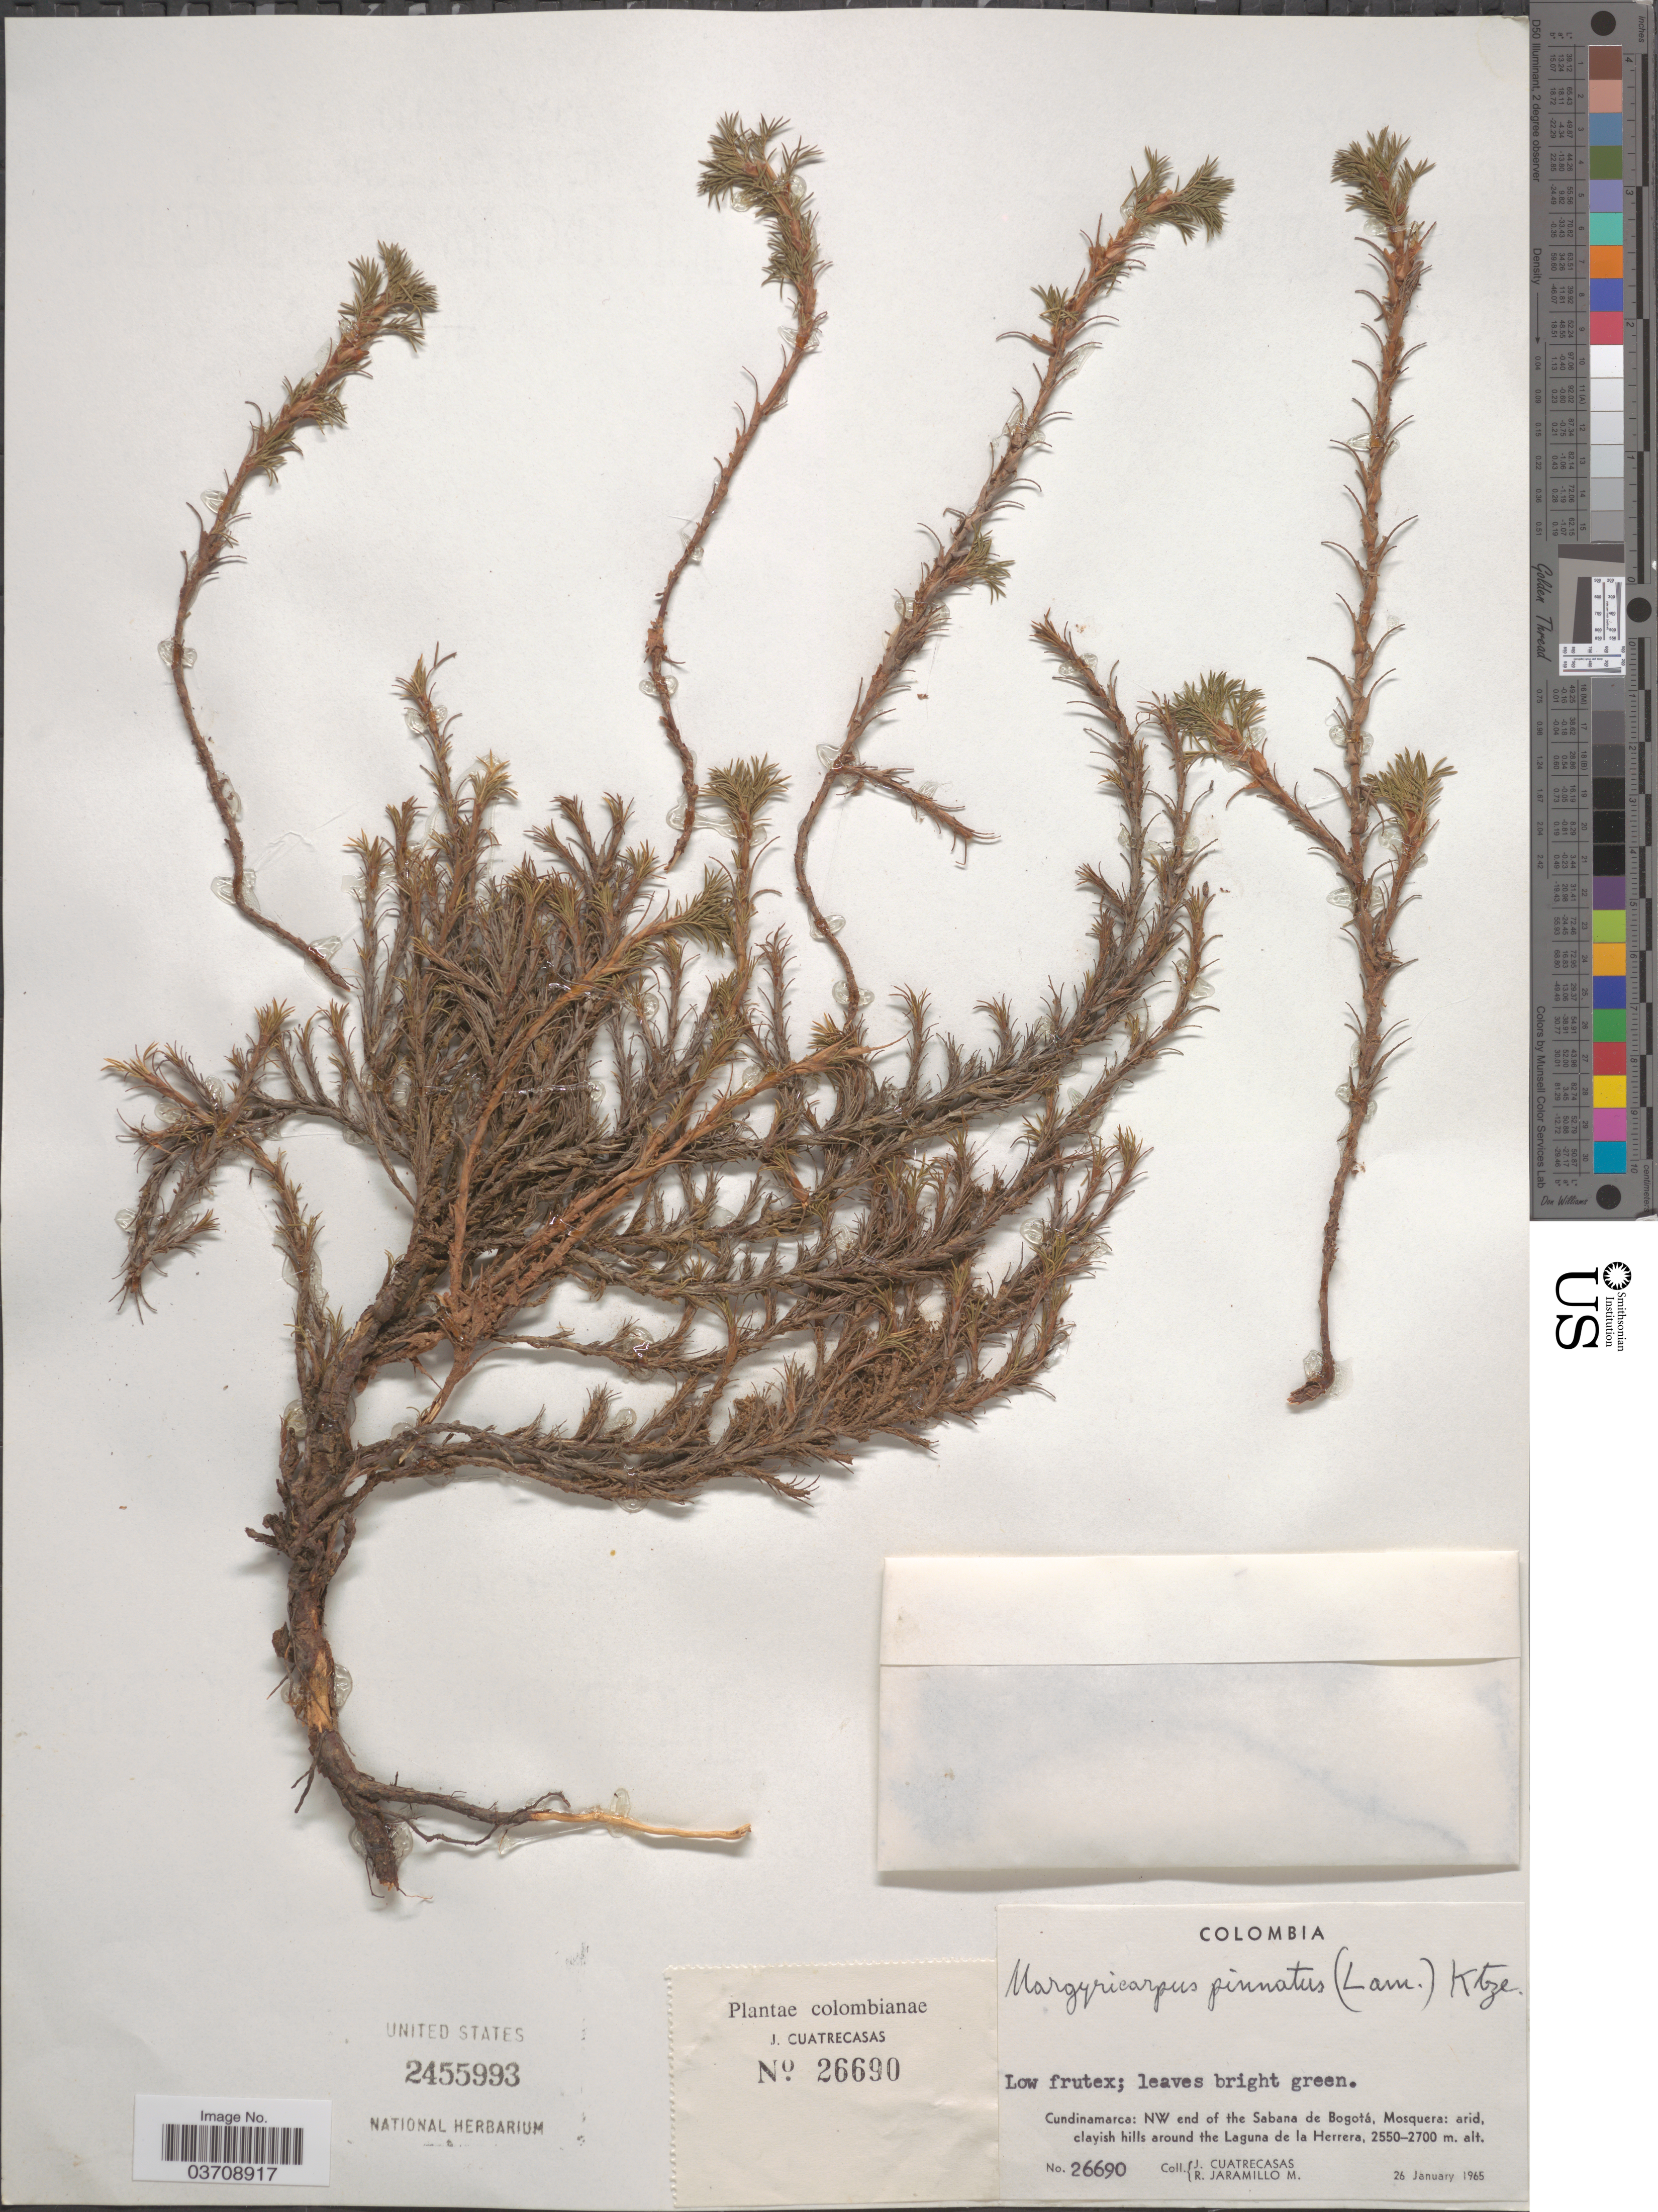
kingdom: Plantae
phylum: Tracheophyta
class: Magnoliopsida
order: Rosales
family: Rosaceae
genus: Margyricarpus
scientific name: Margyricarpus pinnatus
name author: (Lam.) Kuntze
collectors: J. Cuatrecasas & R. Jaramillo M.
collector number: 26690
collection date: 1965-01-26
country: Colombia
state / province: Cundinamarca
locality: NW end of the Sabana de Bogotá, Mosquera: arid, clayish hills around the Laguna de la Herrera.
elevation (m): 2550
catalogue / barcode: US 2455993